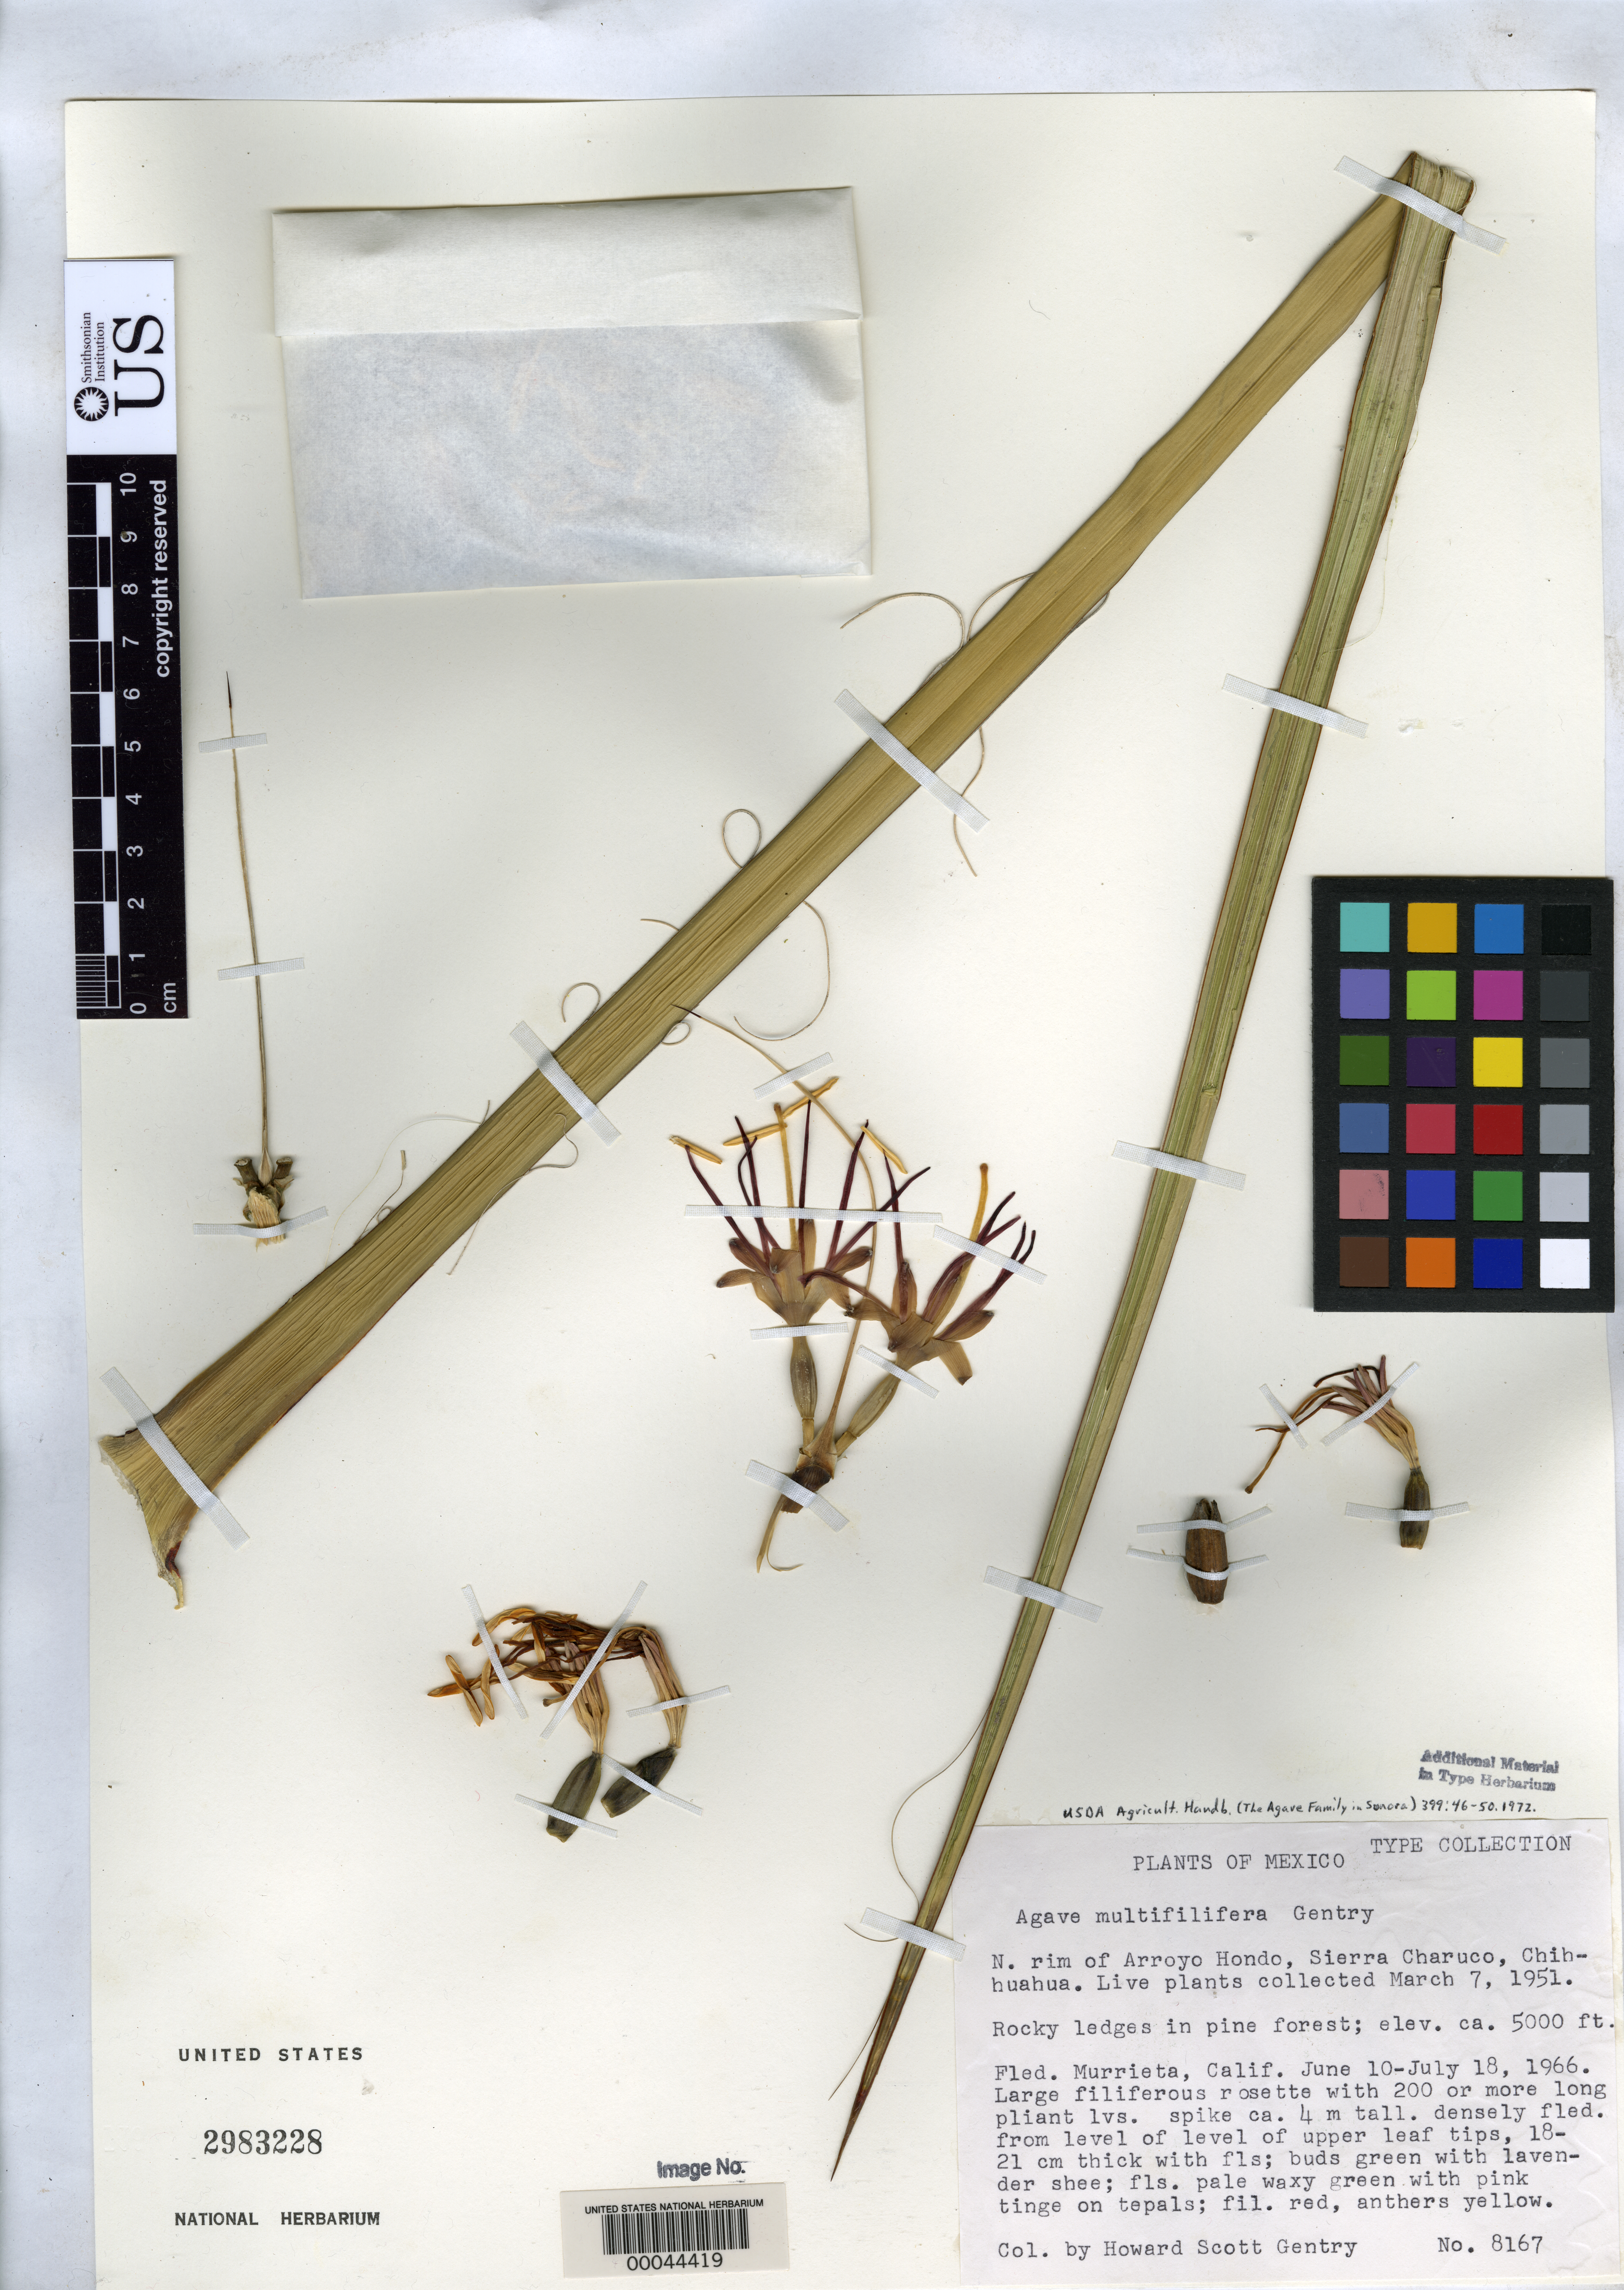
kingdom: Plantae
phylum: Tracheophyta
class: Liliopsida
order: Asparagales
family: Asparagaceae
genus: Agave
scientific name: Agave multifilifera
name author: Gentry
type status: Isotype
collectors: H. S. Gentry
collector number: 8167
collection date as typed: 07 Mar 1951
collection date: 1951-03-07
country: Mexico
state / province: Chihuahua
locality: N rim of Arroyo Hondo, Sierra Charuco.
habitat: Rocky ledges in pine forest.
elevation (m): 1524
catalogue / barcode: US 2983228